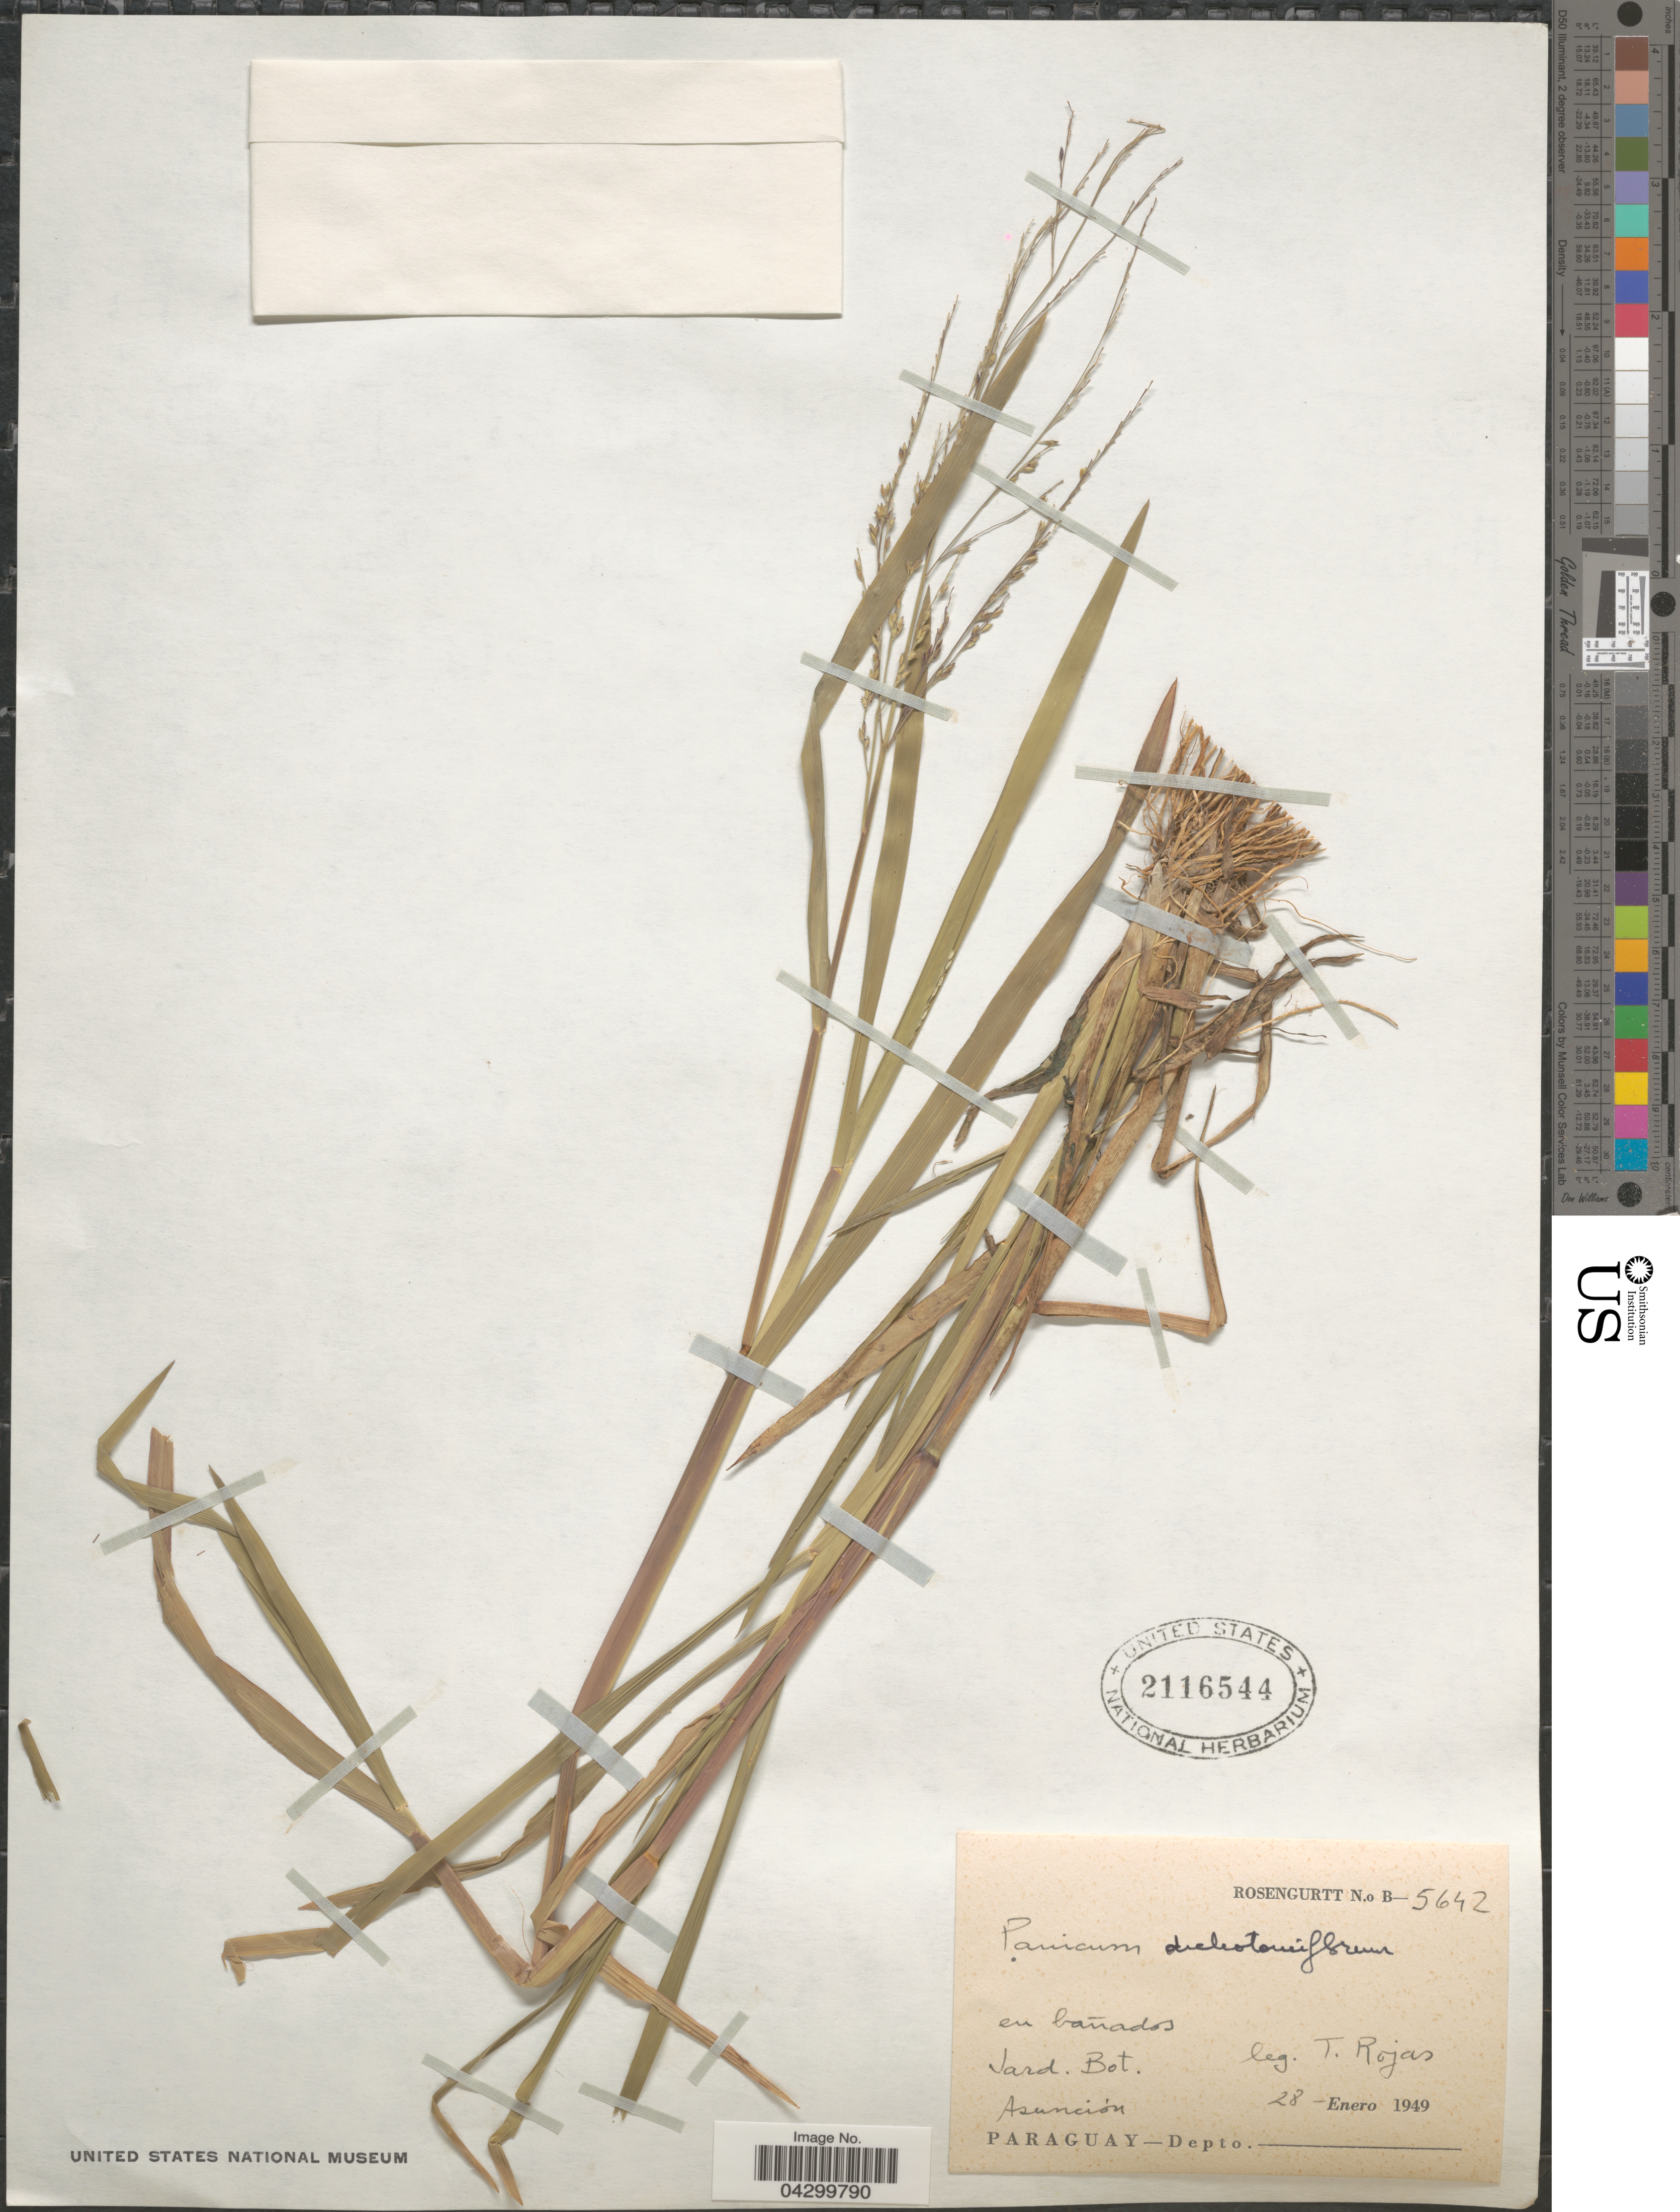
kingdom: Plantae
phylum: Tracheophyta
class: Liliopsida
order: Poales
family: Poaceae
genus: Panicum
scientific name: Panicum dichotomiflorum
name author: Michx.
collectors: T. Rojas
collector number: B-5642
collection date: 1949-01-28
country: Paraguay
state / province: Asuncion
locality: En bañados. Jard. Bot.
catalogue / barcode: US 2116544